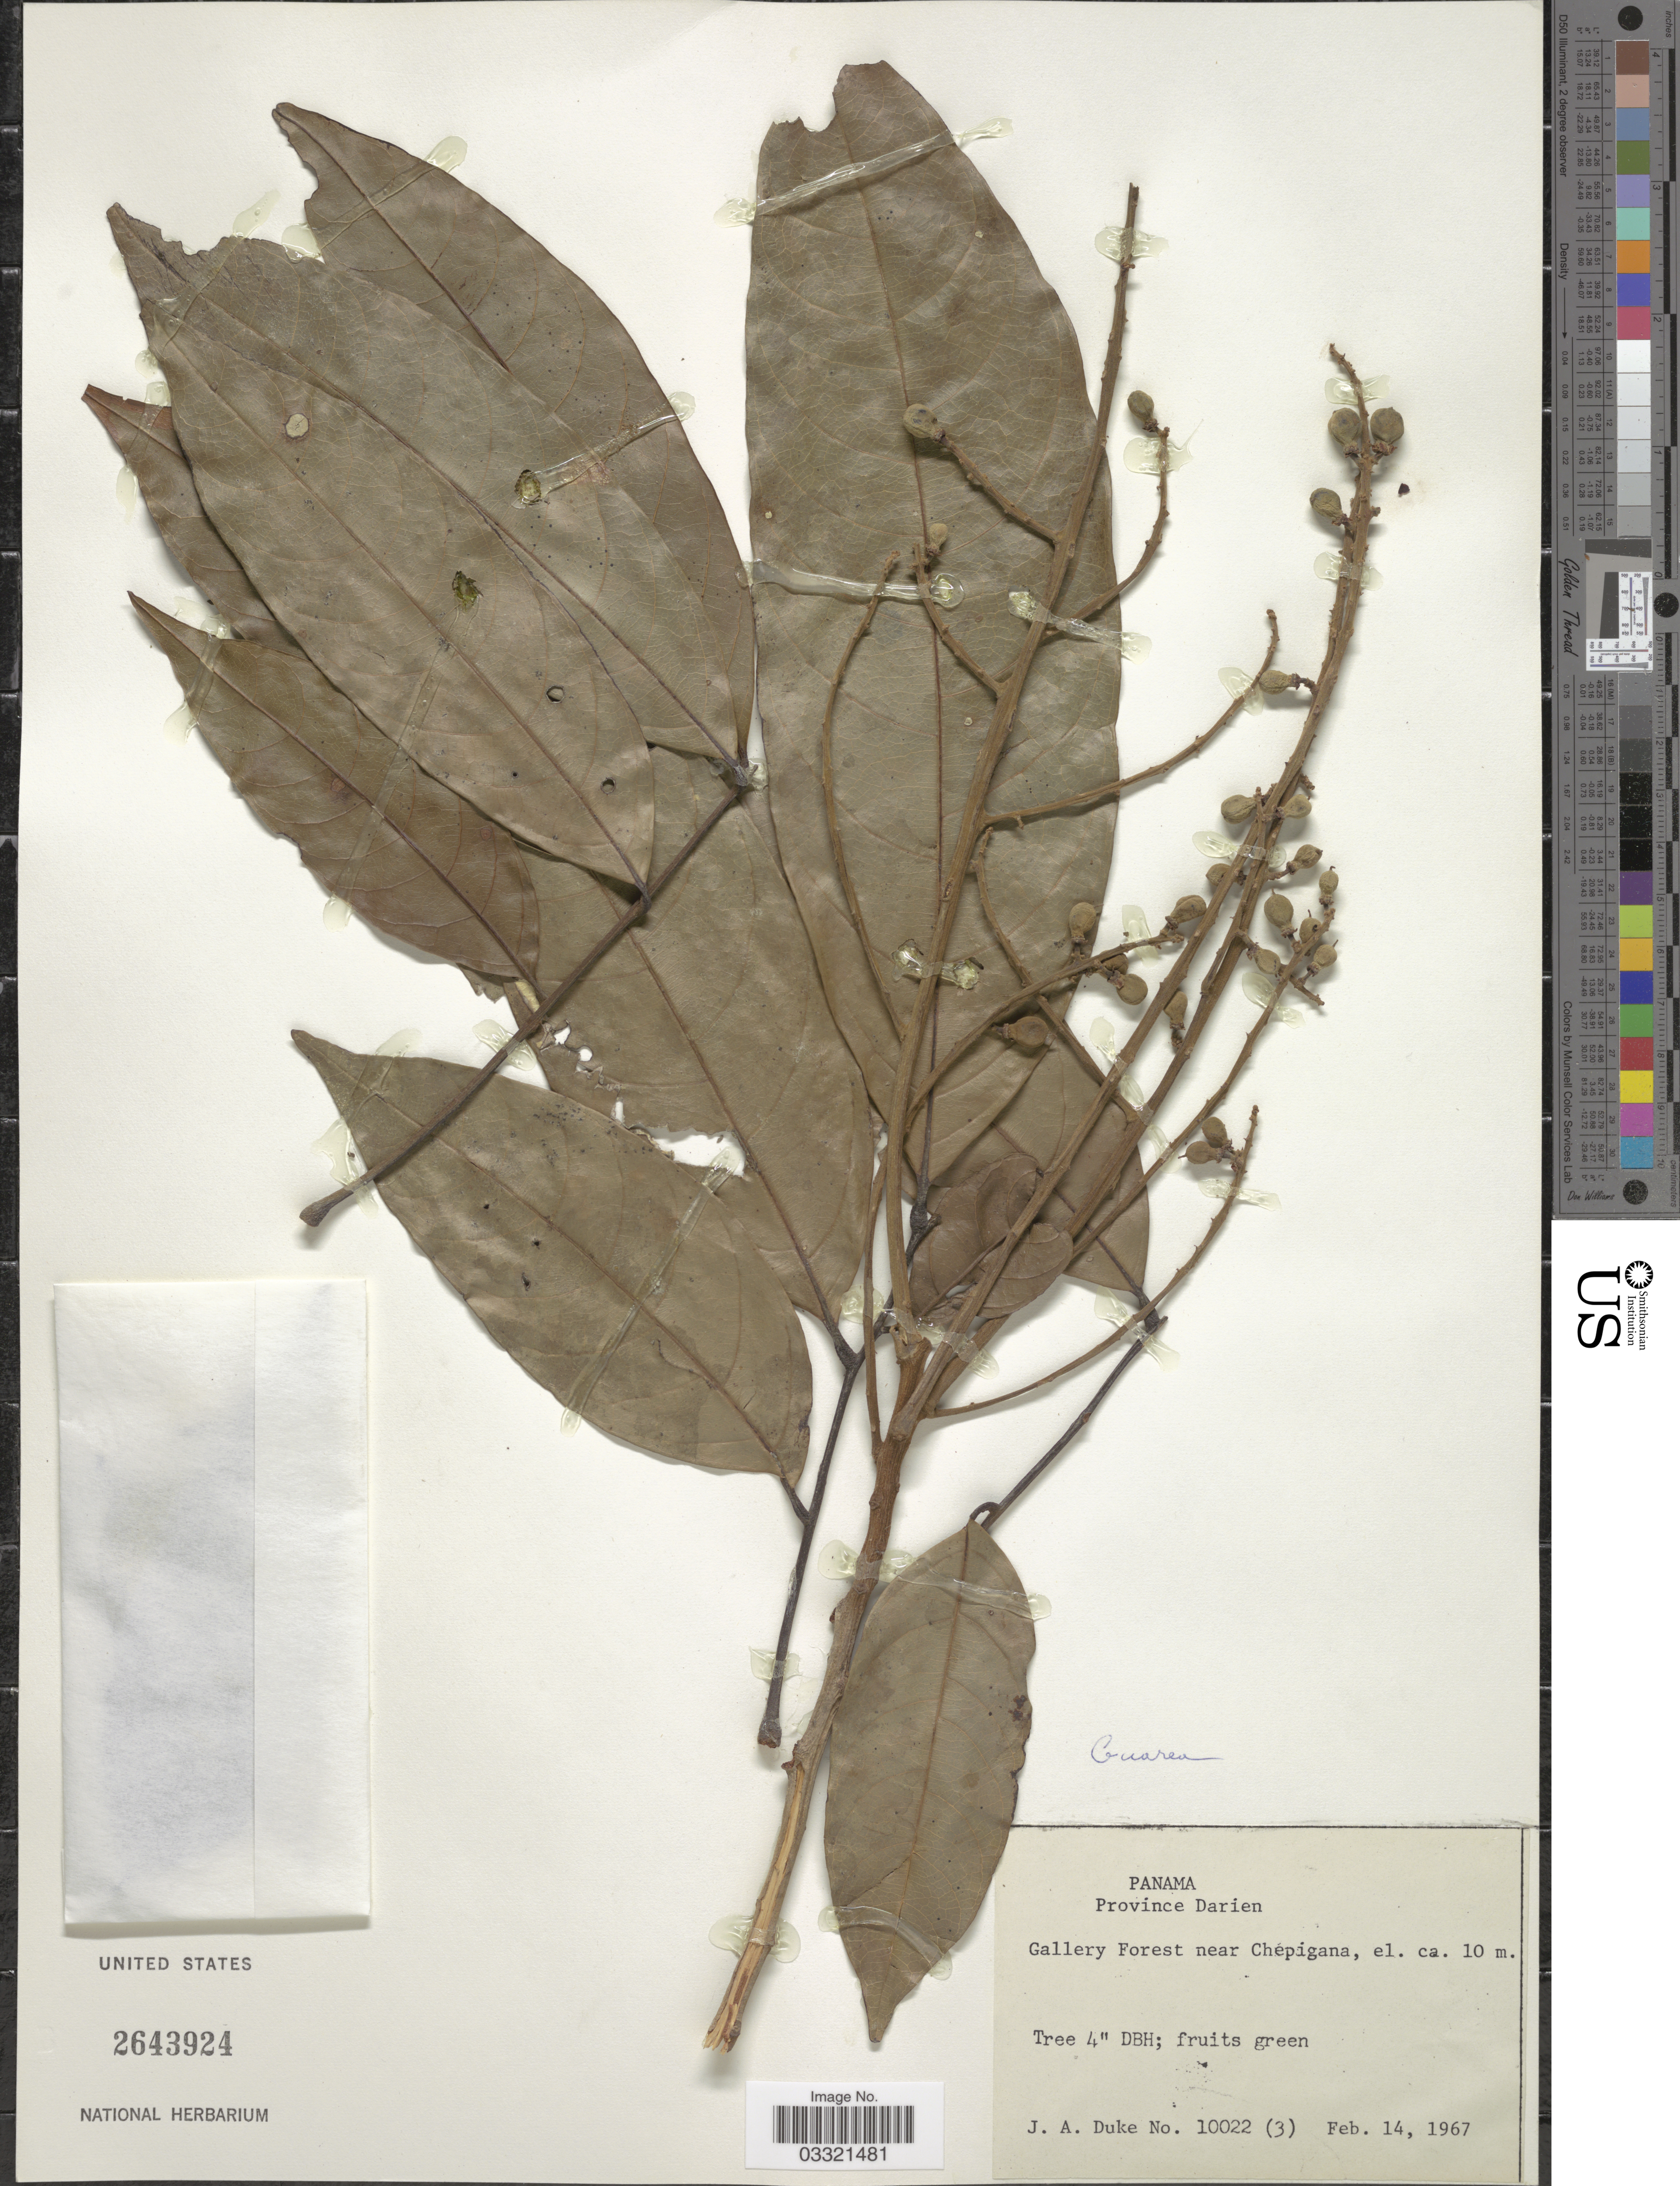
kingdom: Plantae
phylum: Tracheophyta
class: Magnoliopsida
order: Sapindales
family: Meliaceae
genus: Guarea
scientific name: Guarea sp.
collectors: J. A. Duke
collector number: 10022(3)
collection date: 1967-02-14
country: Panama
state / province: Darién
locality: Gallery Forest near Chepigana.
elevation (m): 10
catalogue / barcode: US 2643924